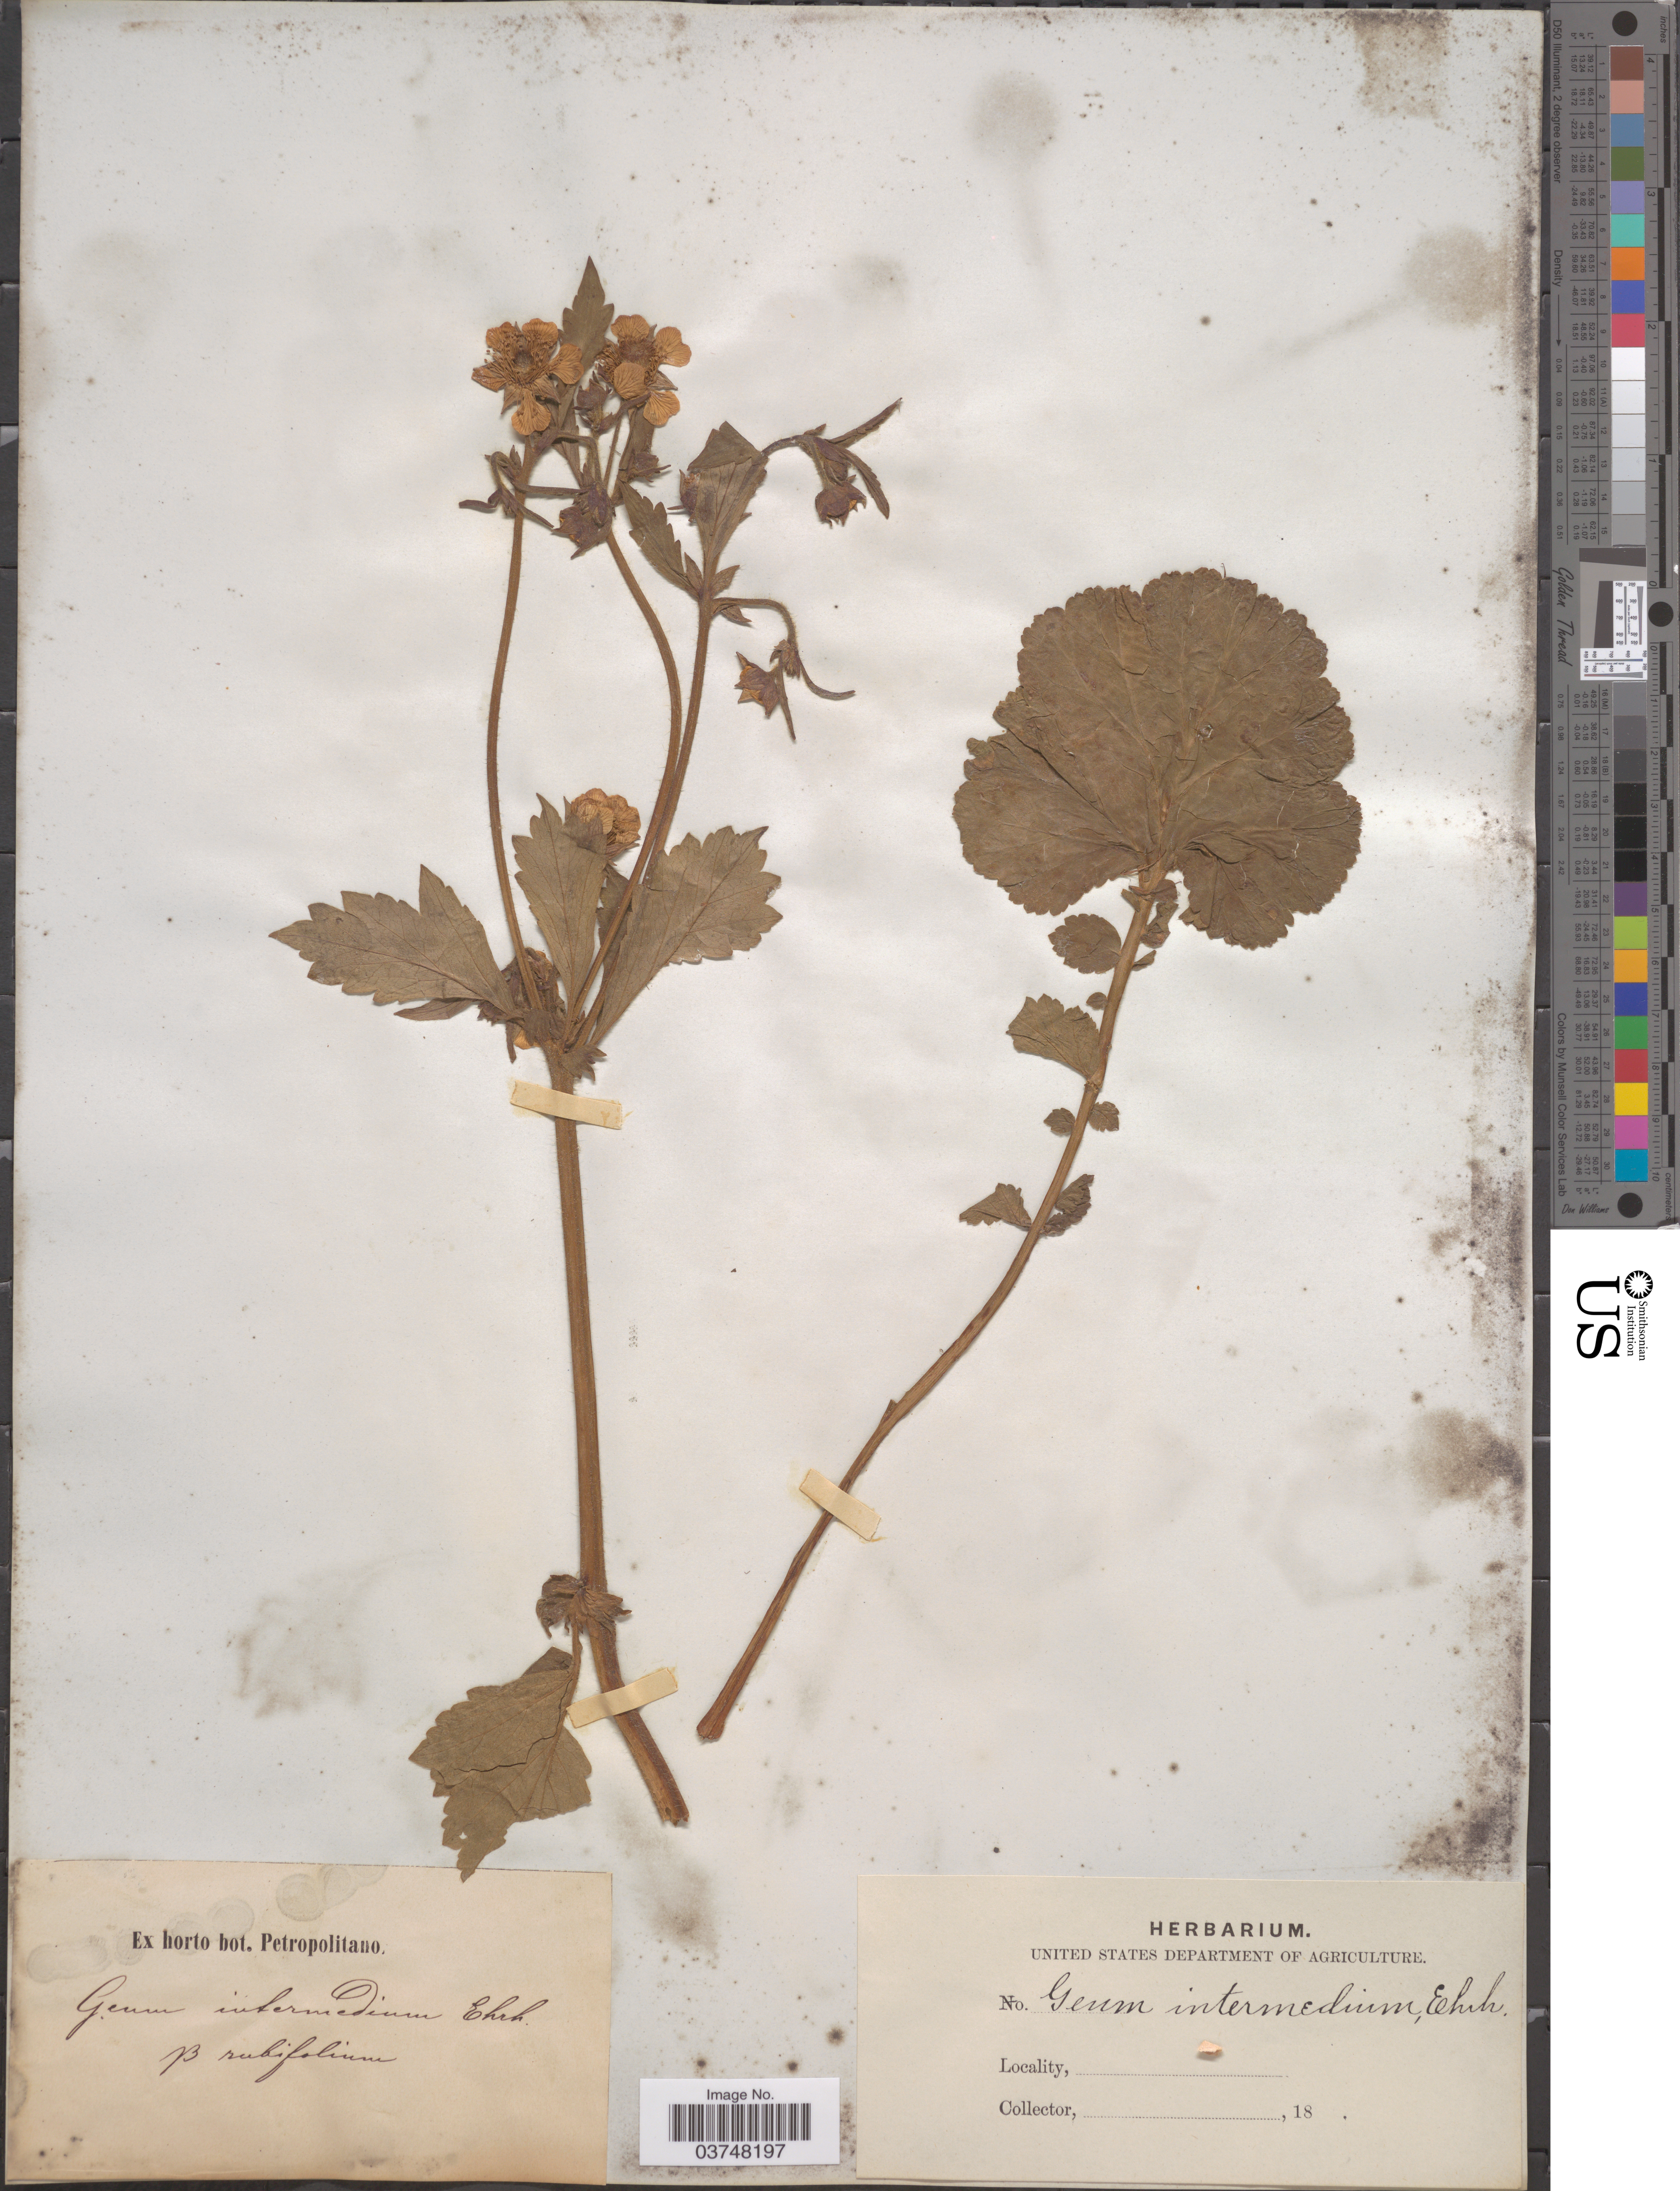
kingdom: Plantae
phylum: Tracheophyta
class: Magnoliopsida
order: Rosales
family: Rosaceae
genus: Geum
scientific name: Geum intermedium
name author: Besser ex M. Bieb.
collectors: ex Horto Bot. Petropolitano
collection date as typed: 18